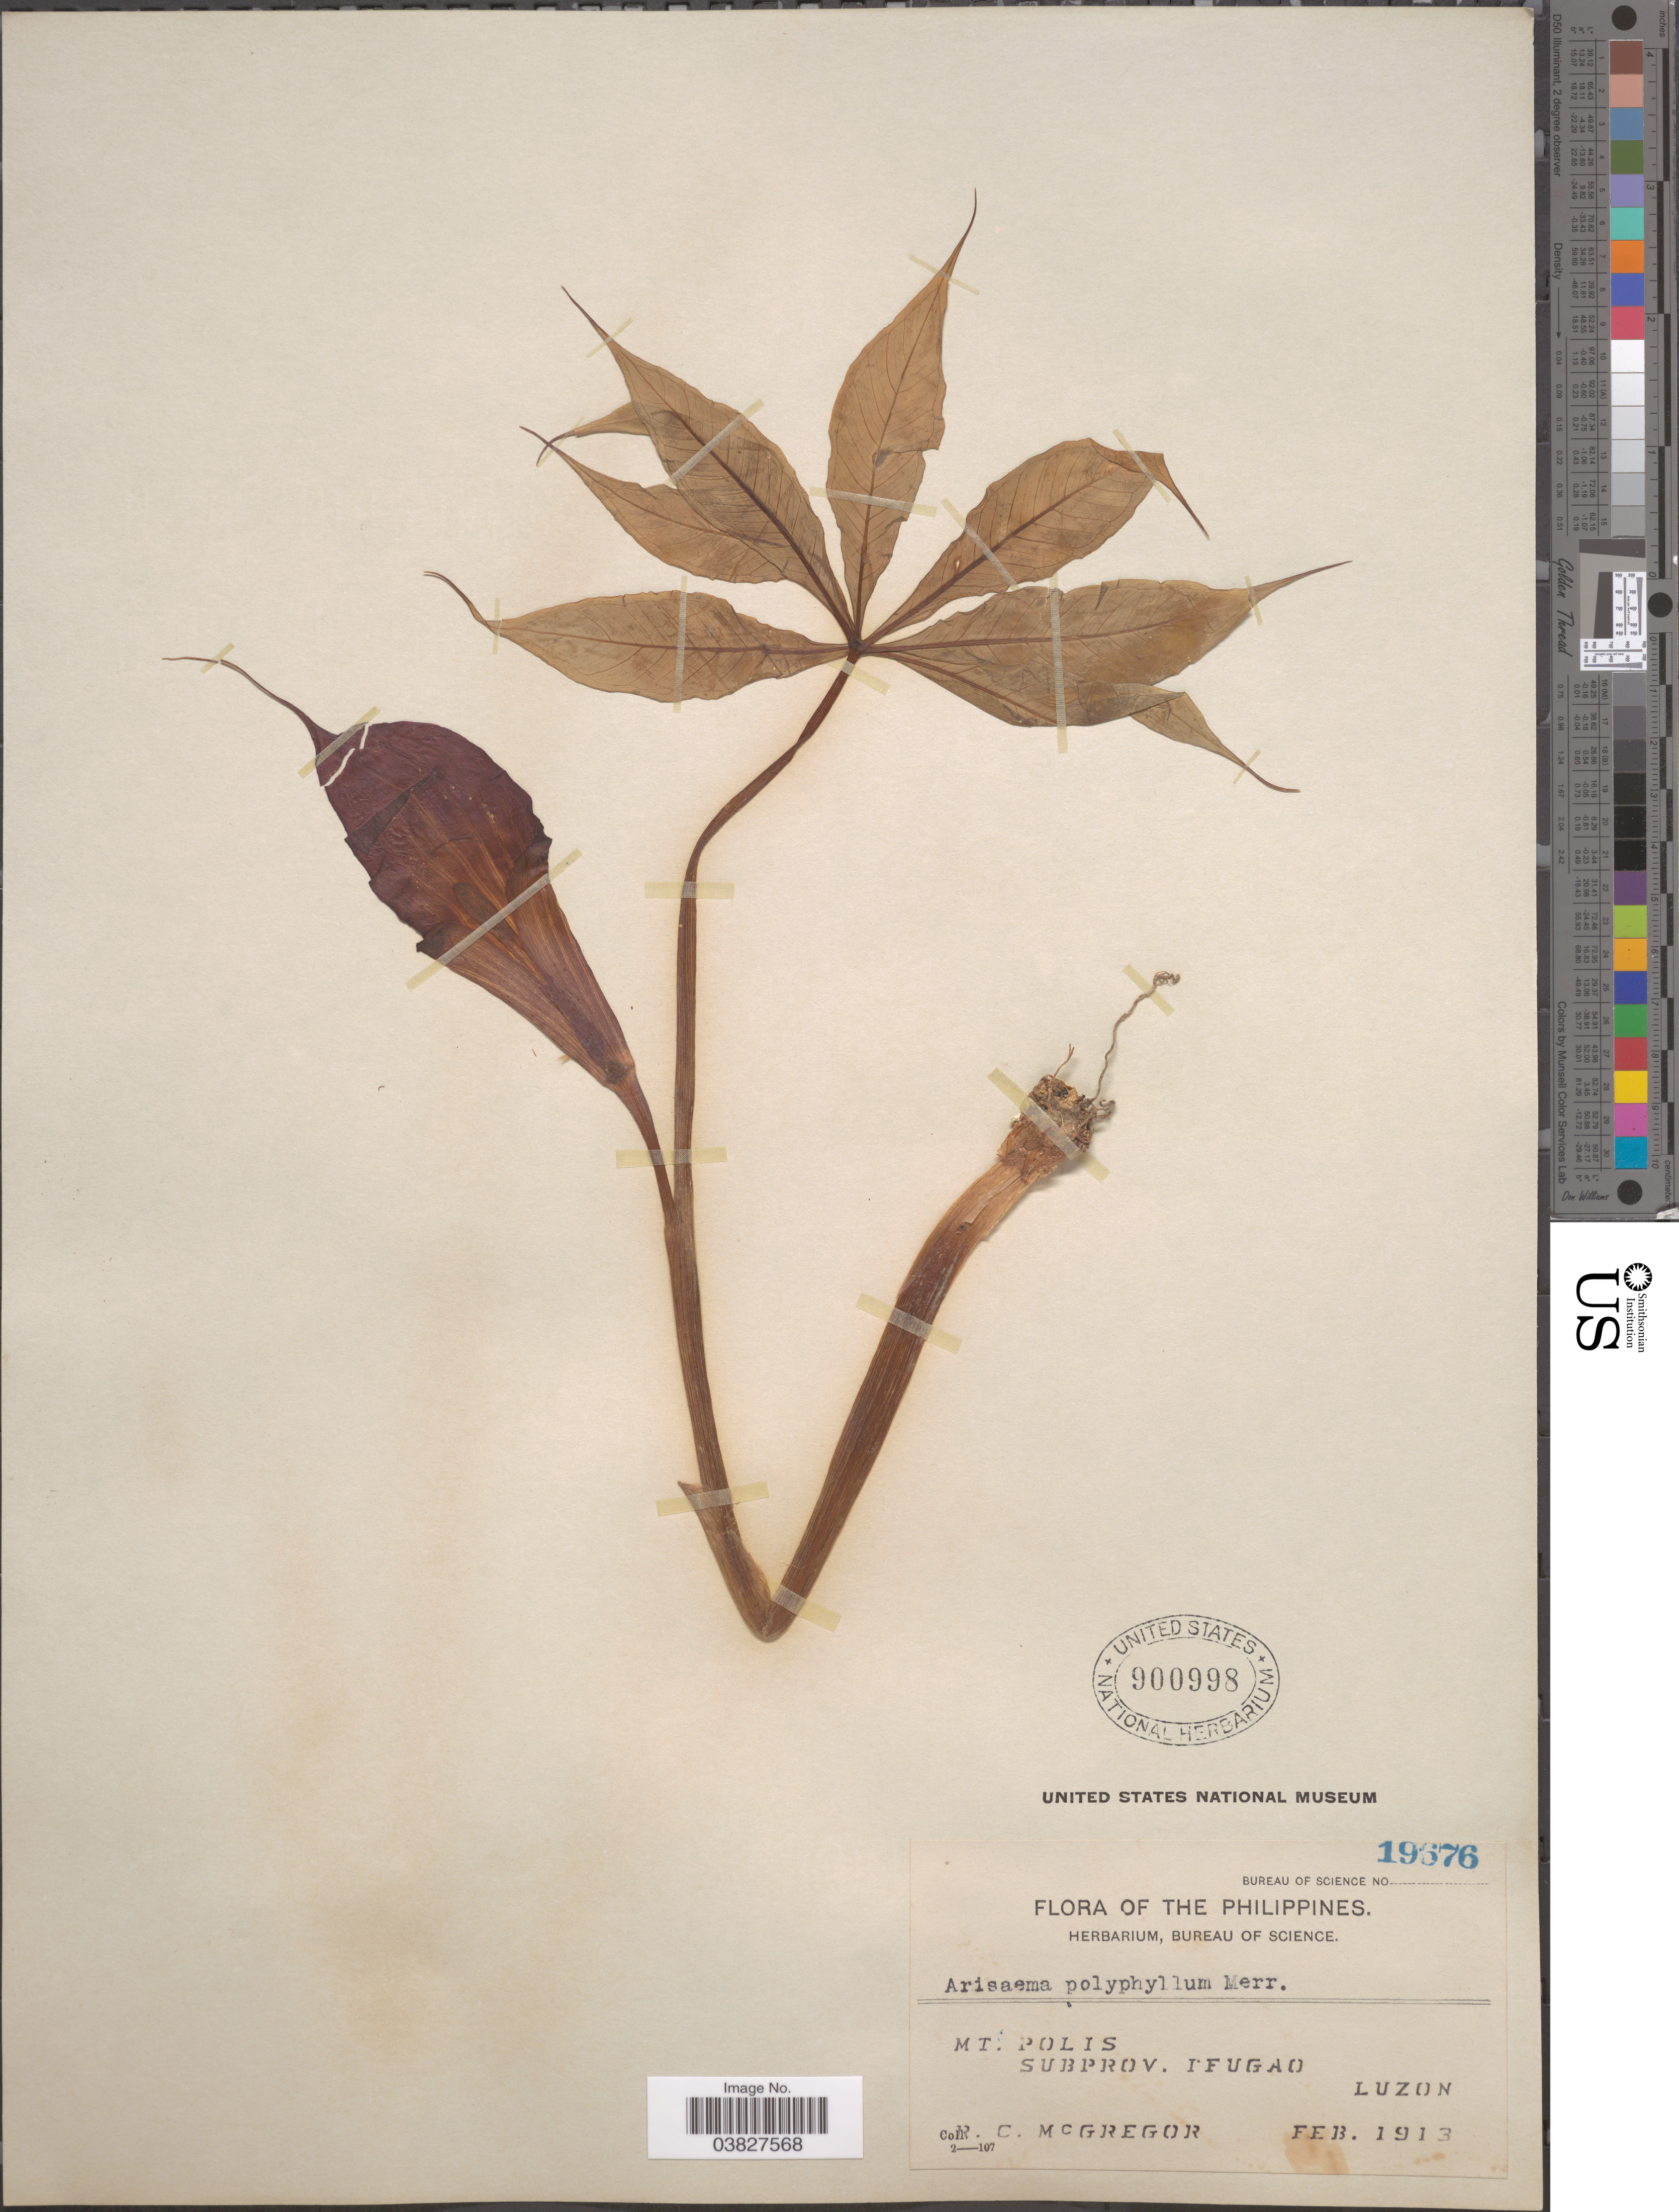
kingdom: Plantae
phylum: Tracheophyta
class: Liliopsida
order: Alismatales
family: Araceae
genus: Arisaema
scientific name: Arisaema polyphyllum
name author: (Blanco) Merr.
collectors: R. C. McGregor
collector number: Bureau of Science 19676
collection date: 1913-02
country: Philippines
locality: Mt. Polis, Subprov. Ifugao, Luzon.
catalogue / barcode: US 900998